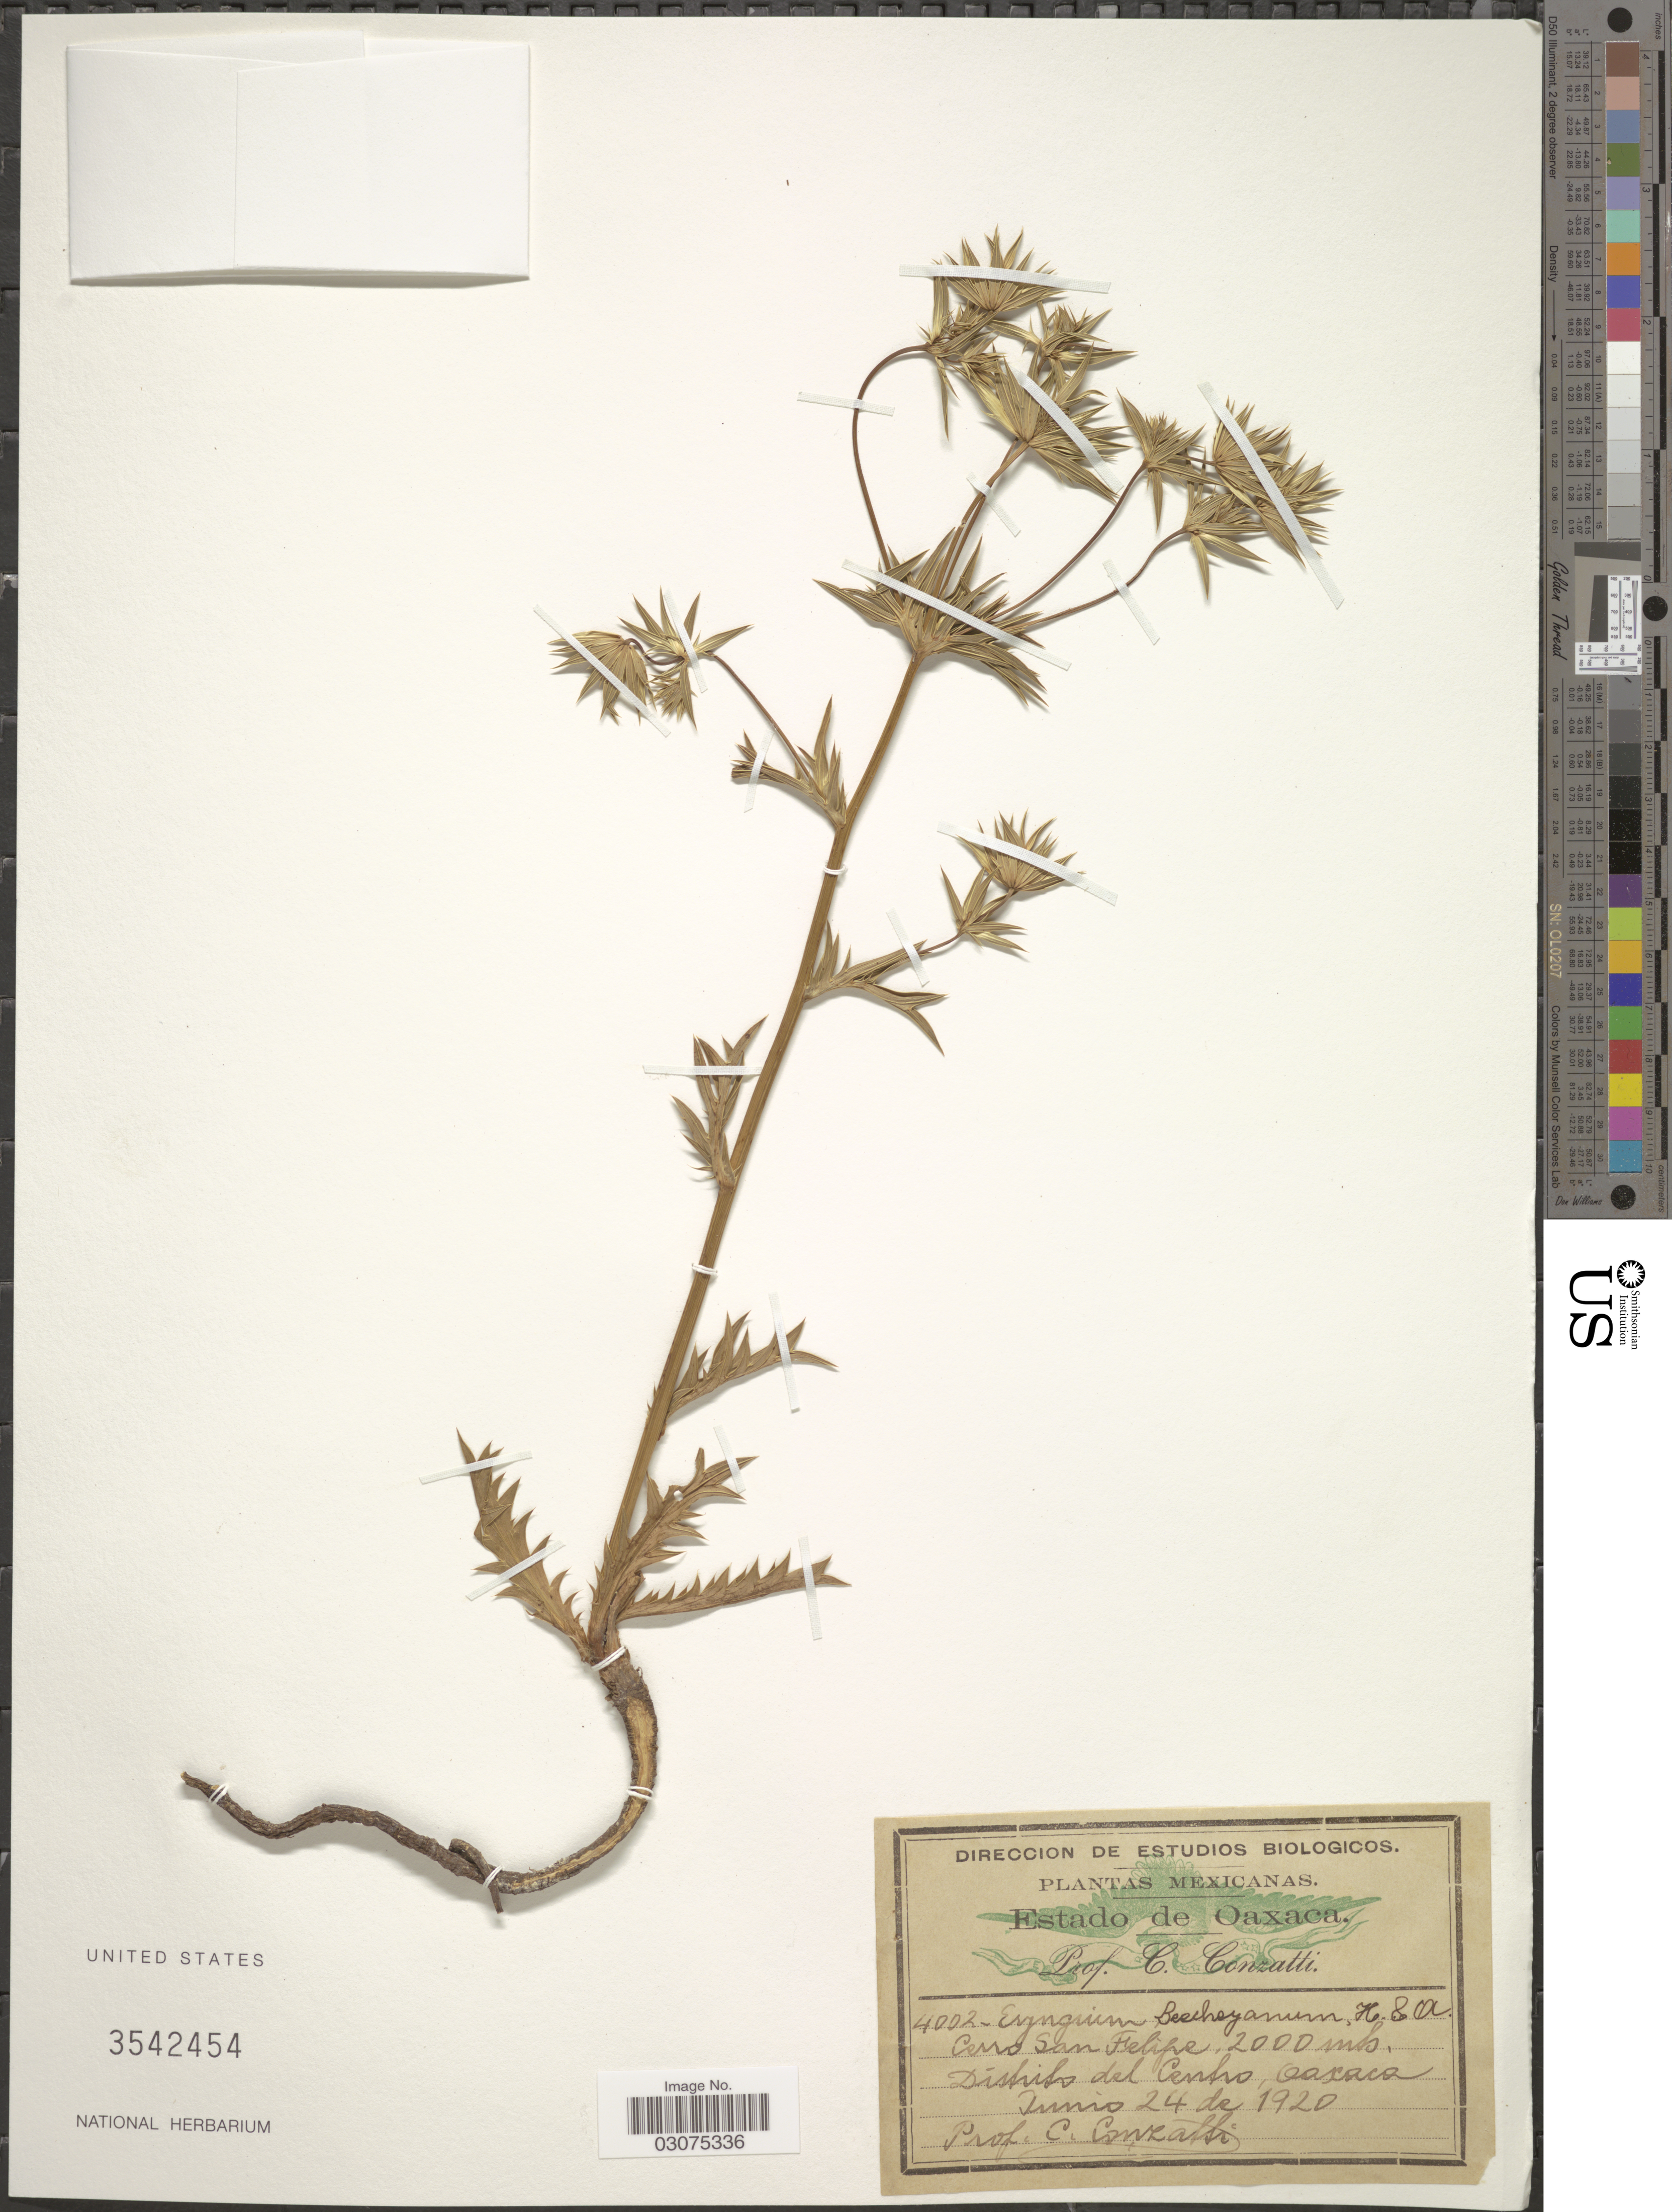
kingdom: Plantae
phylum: Tracheophyta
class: Magnoliopsida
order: Apiales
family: Apiaceae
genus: Eryngium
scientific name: Eryngium beecheyanum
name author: Hook. f. & Arn.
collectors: C. Conzatti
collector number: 4002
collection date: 1920-06-24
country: Mexico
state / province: Oaxaca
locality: Cerro San Felipe. Distrito del Centro.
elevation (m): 2000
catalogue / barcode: US 3542454